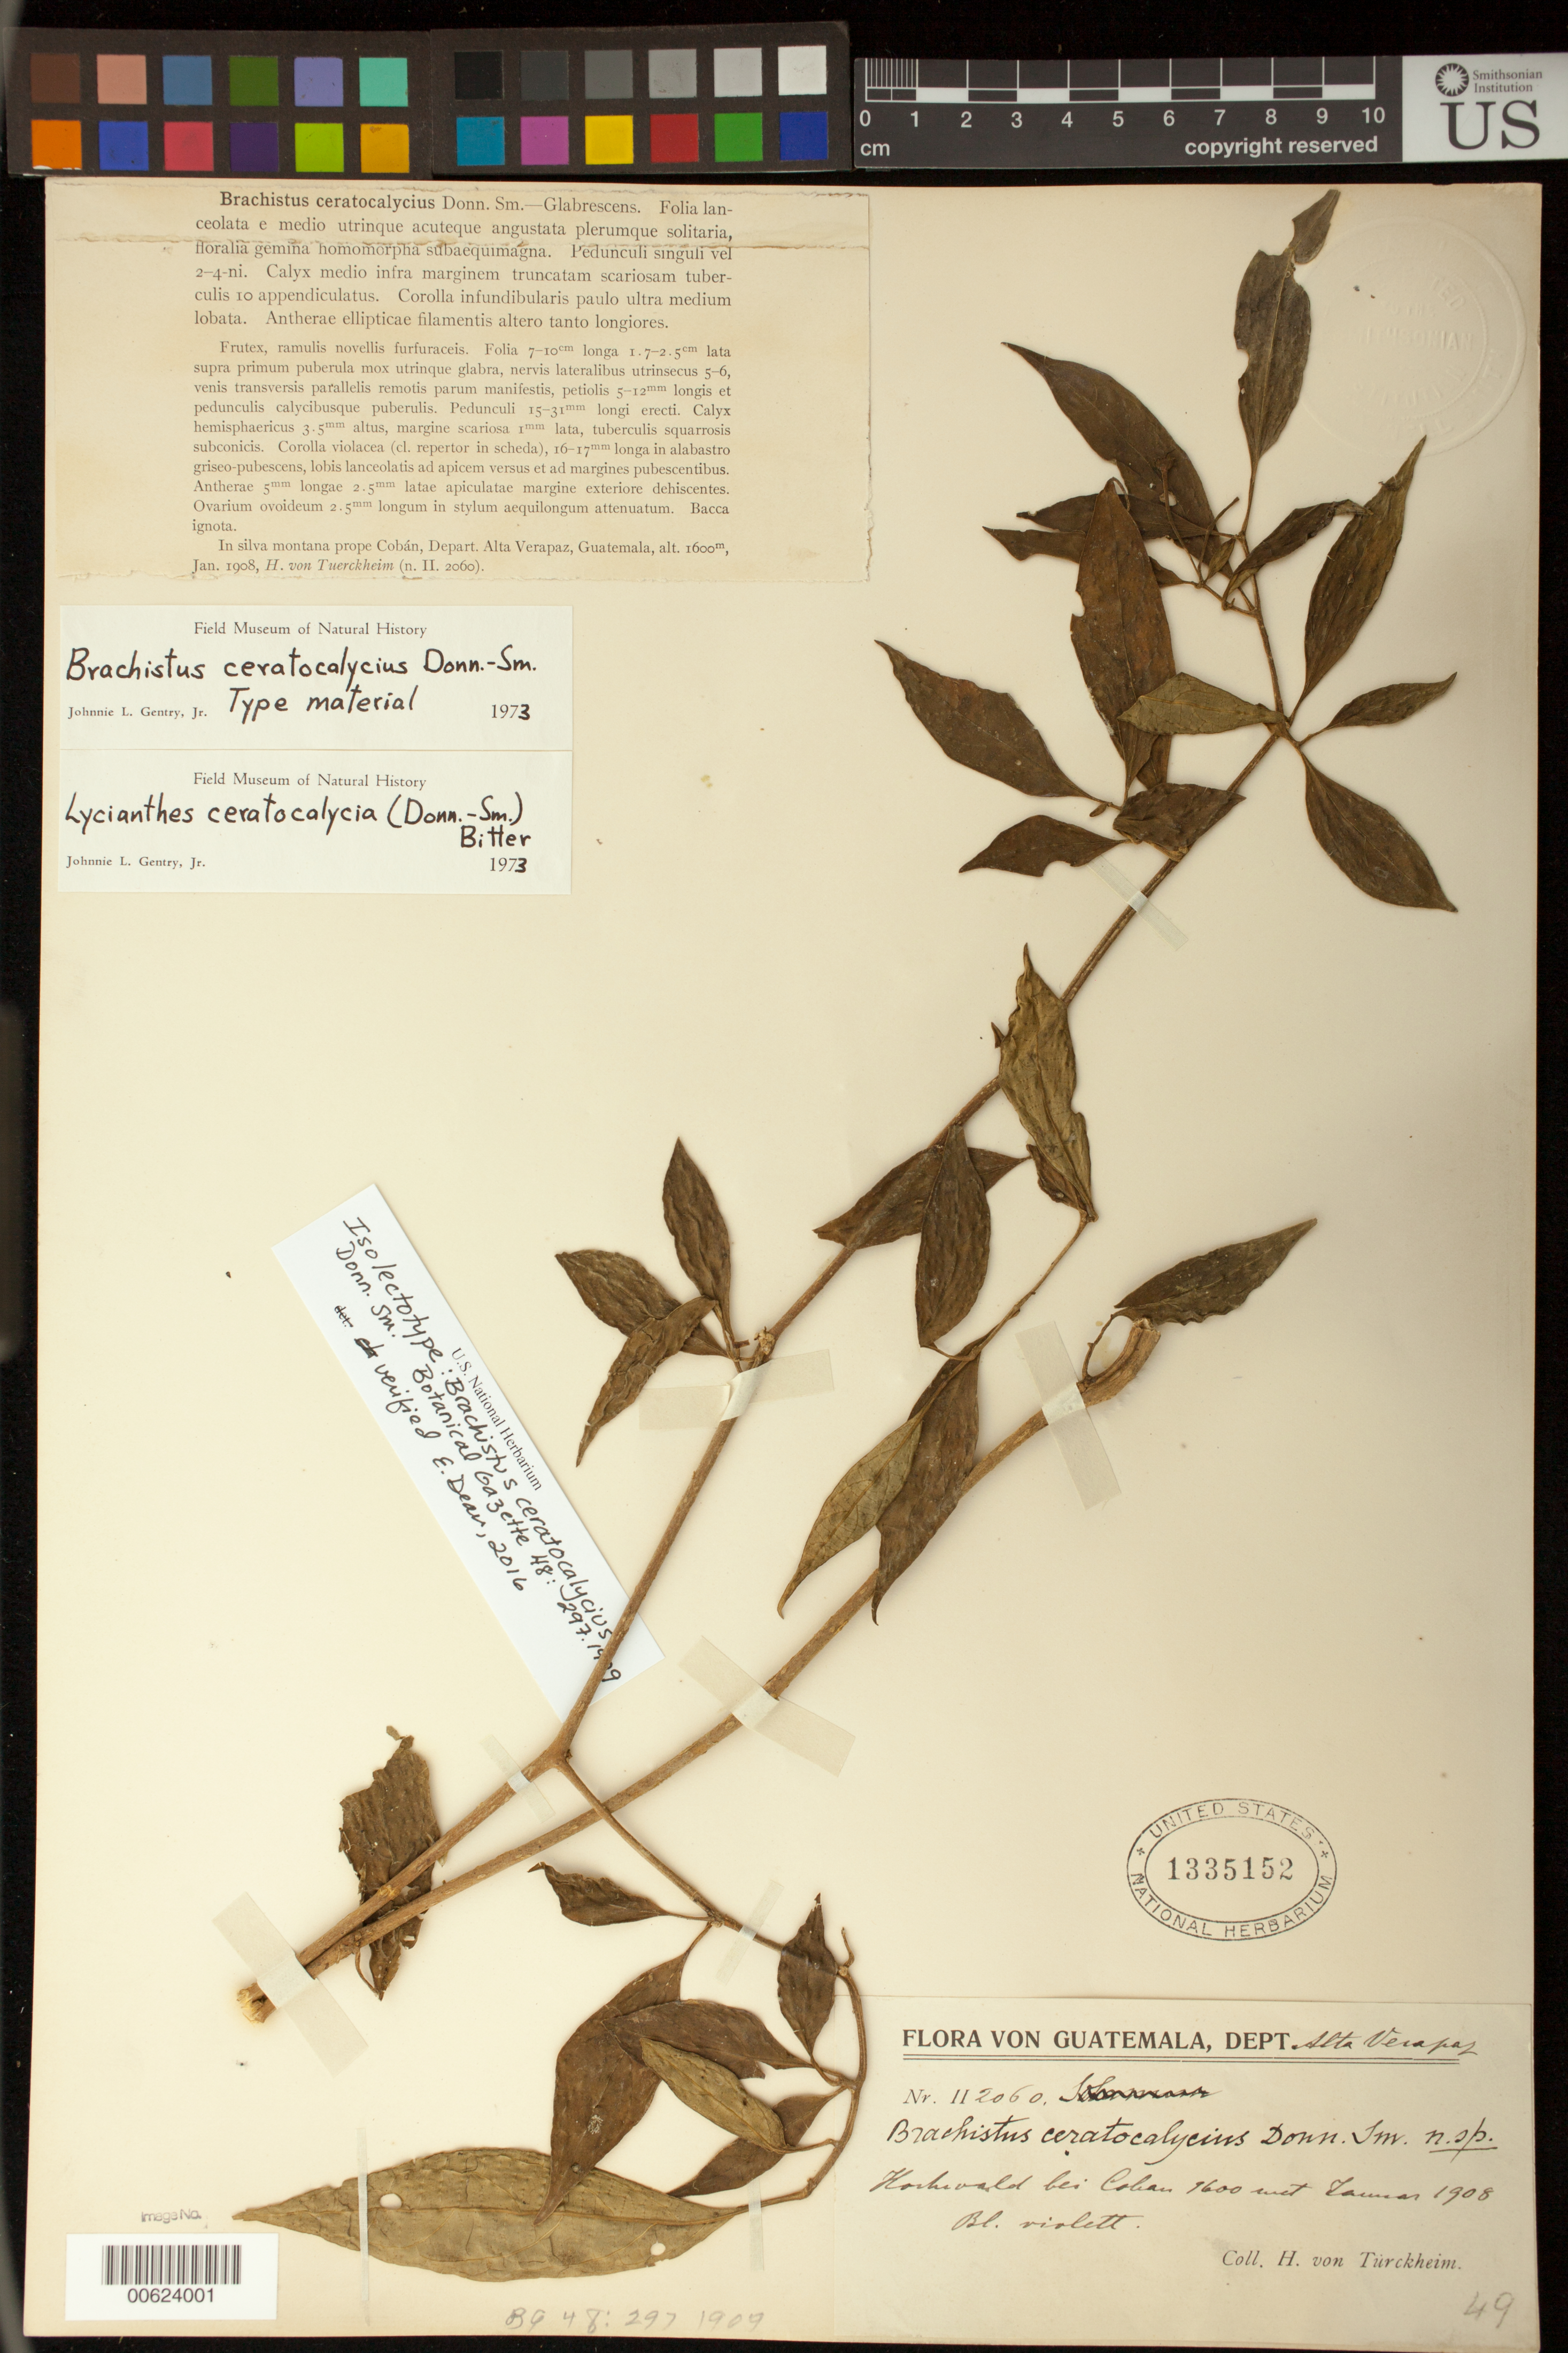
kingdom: Plantae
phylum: Tracheophyta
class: Magnoliopsida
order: Solanales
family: Solanaceae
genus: Brachistus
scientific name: Brachistus ceratocalycius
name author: Donn. Sm.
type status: Type Collection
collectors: H. von Türckheim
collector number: II 2060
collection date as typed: Jan 1908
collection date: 1908-01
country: Guatemala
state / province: Alta Verapaz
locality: Cobán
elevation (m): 1600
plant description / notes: One of 2 US sheets (USNH 1335152, 1335153) received from the John Donnell Smith herbarium; neither is clearly the holotype (and not marked "sheet 1" or similar). This sheet annotated by E. Dean (2016) as isolectotype.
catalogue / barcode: US 1335152